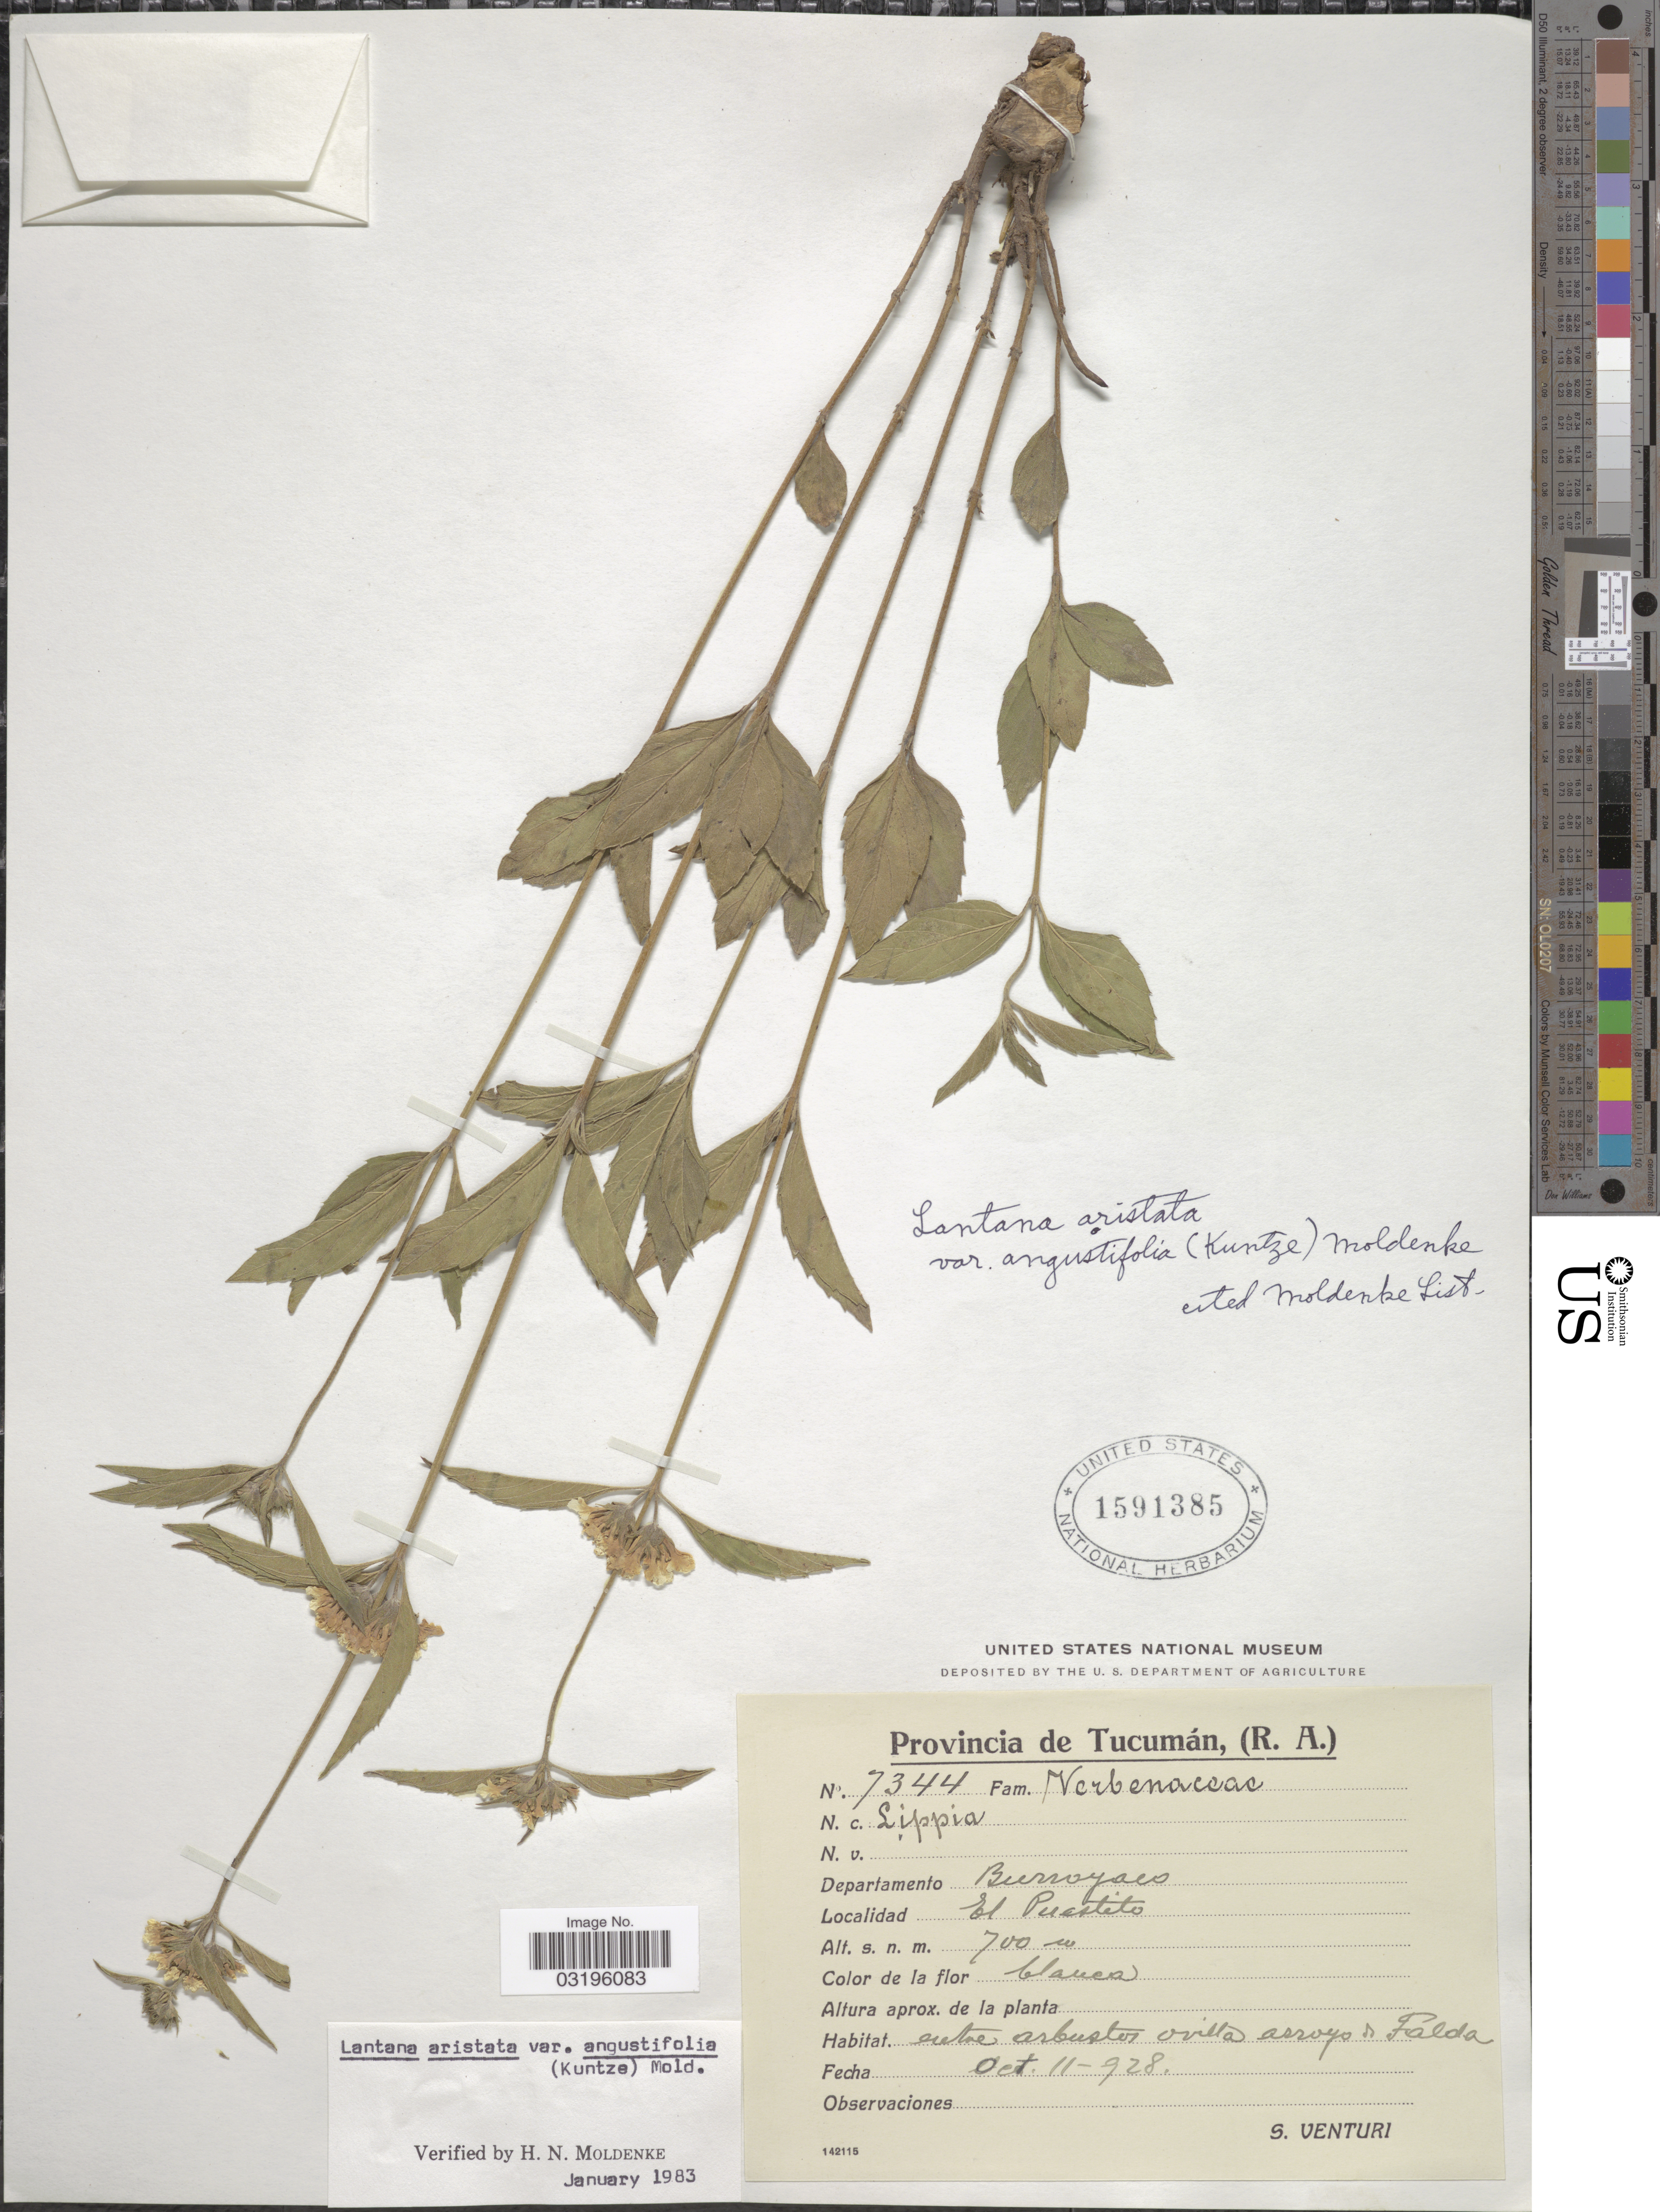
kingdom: Plantae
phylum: Tracheophyta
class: Magnoliopsida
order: Lamiales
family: Verbenaceae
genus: Lantana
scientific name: Lantana aristata var. angustifolia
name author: Moldenke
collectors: S. Venturi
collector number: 7344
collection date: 1928-10-11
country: Argentina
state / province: Tucuman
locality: Departamento Burroyaco. El Puestito.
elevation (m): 700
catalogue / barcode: US 1591385